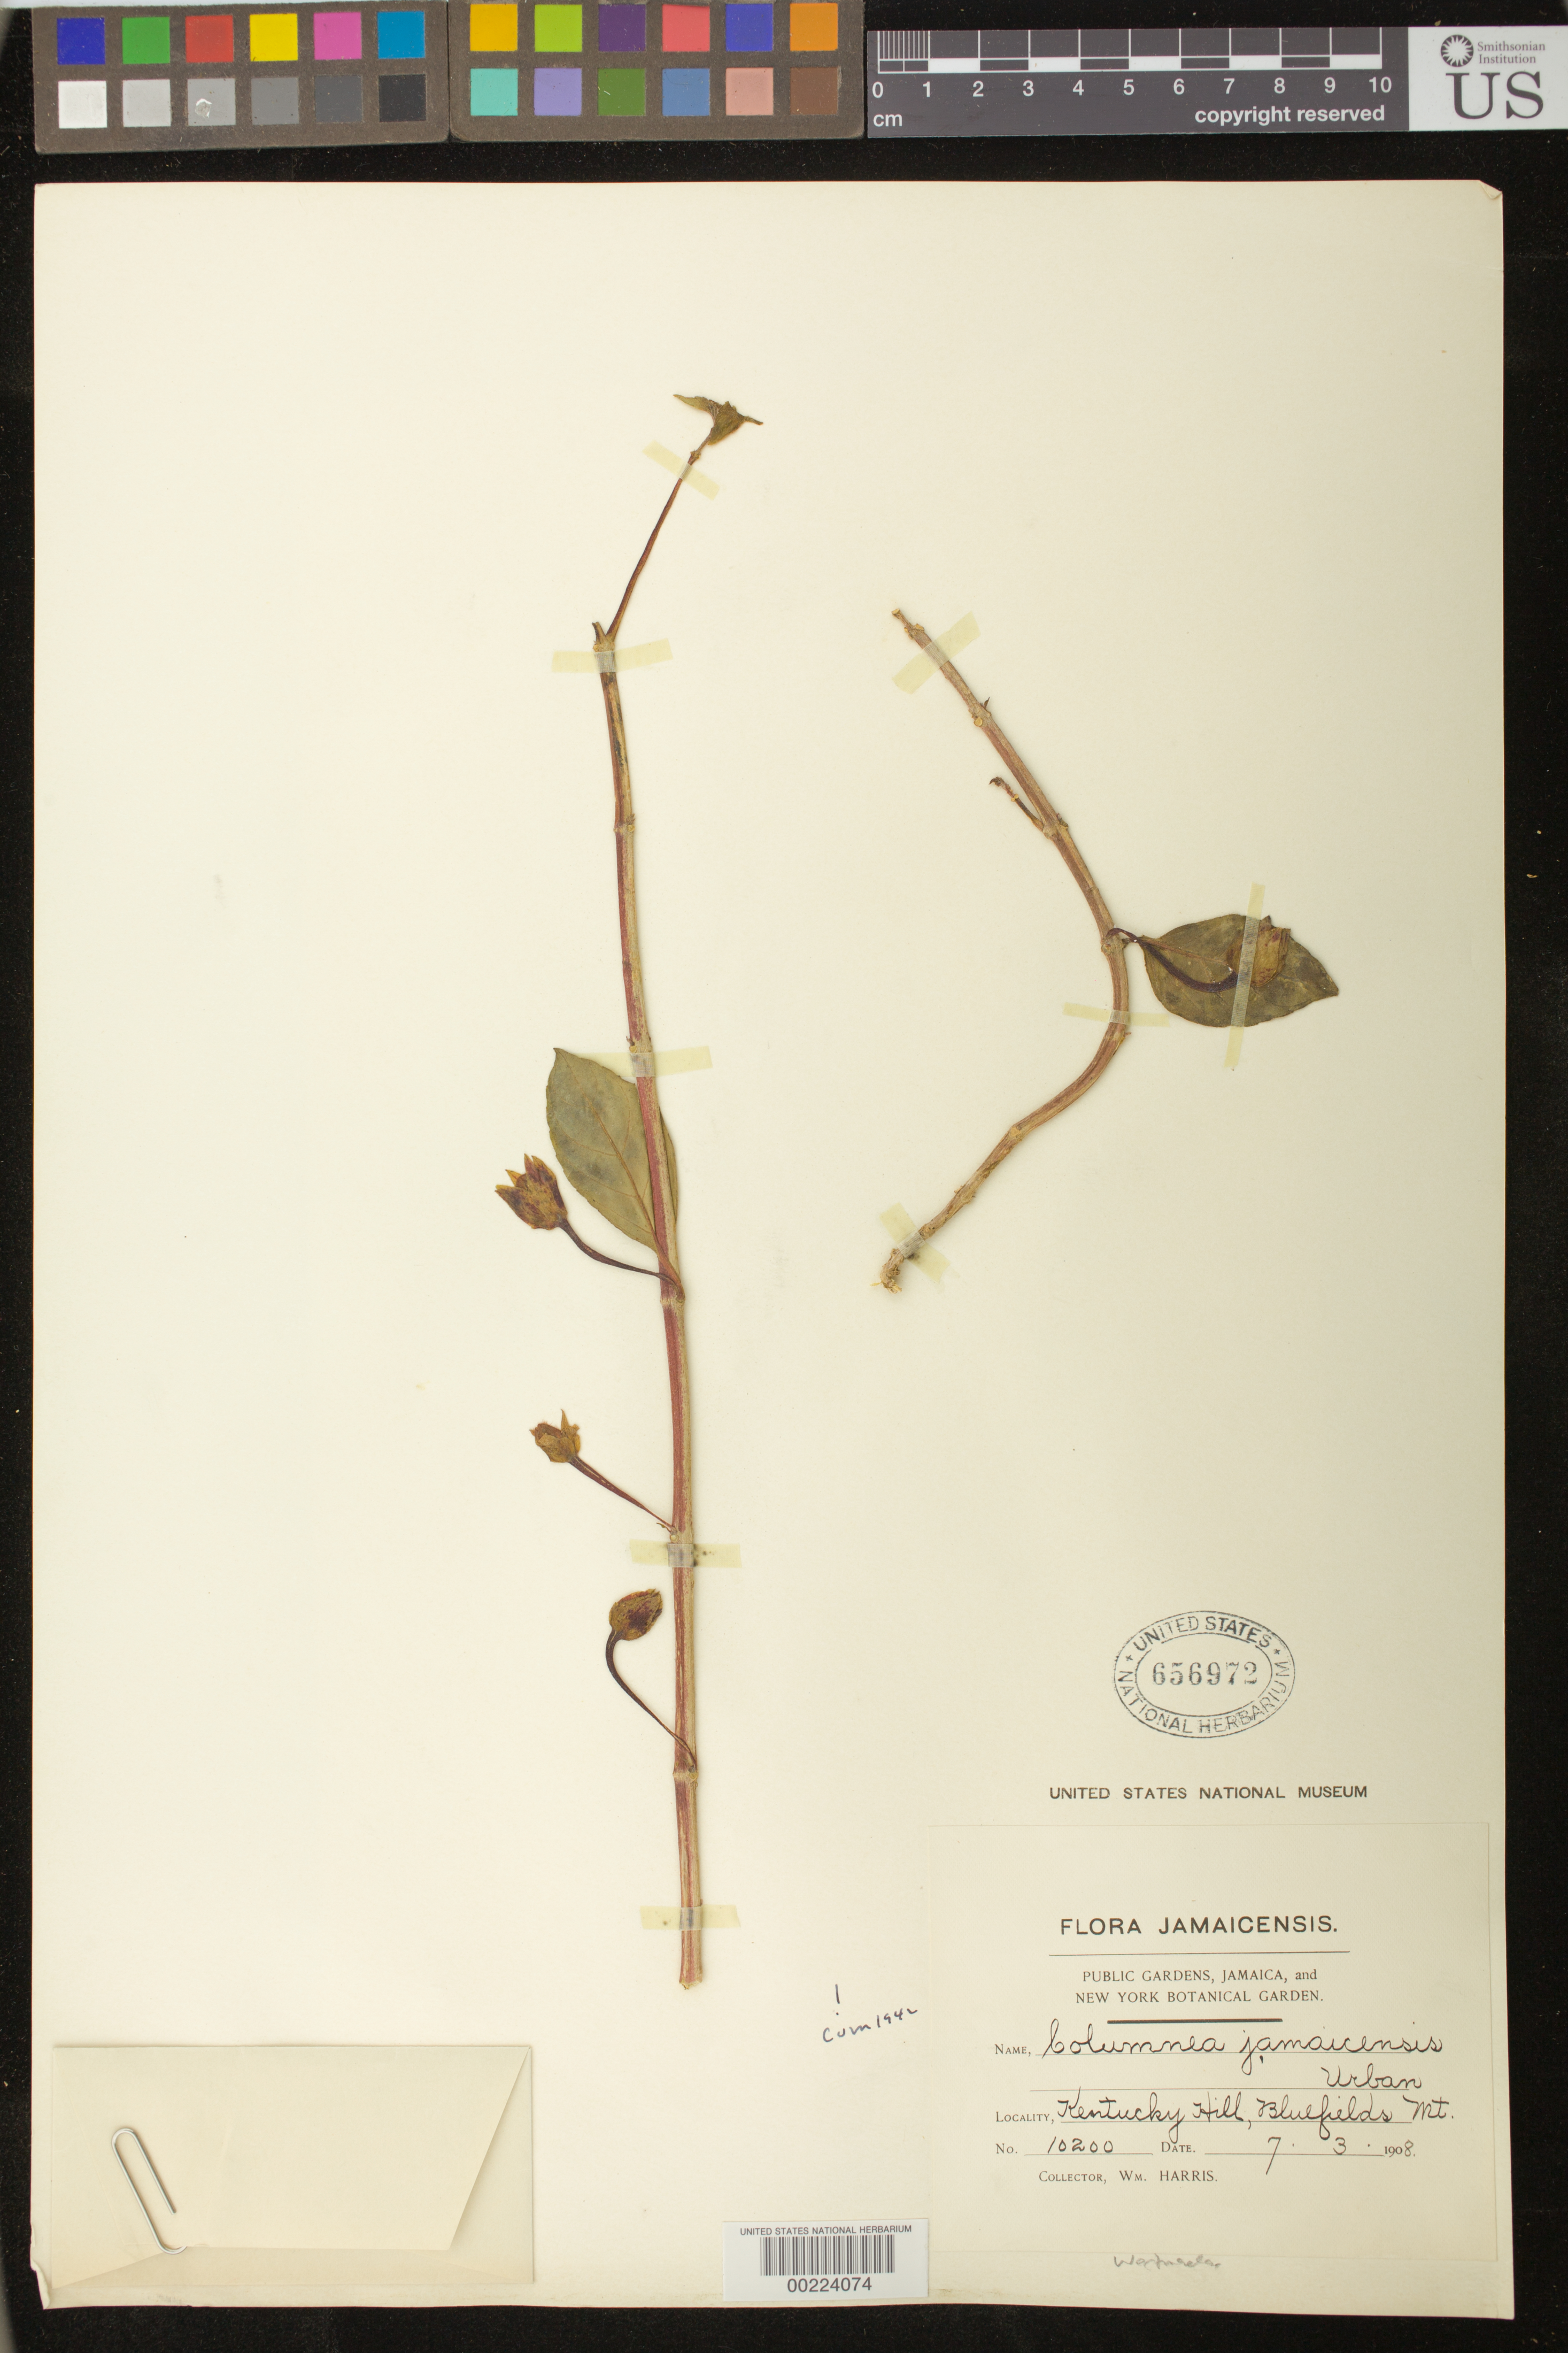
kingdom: Plantae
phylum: Tracheophyta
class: Magnoliopsida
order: Lamiales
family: Gesneriaceae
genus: Columnea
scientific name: Columnea repens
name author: (Hook.) Hanst.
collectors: W. Harris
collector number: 10200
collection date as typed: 07 Mar 1908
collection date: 1908-03-07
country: Jamaica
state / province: Westmoreland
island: Jamaica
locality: Kentucky Hill, Bluefields Mt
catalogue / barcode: US 656972